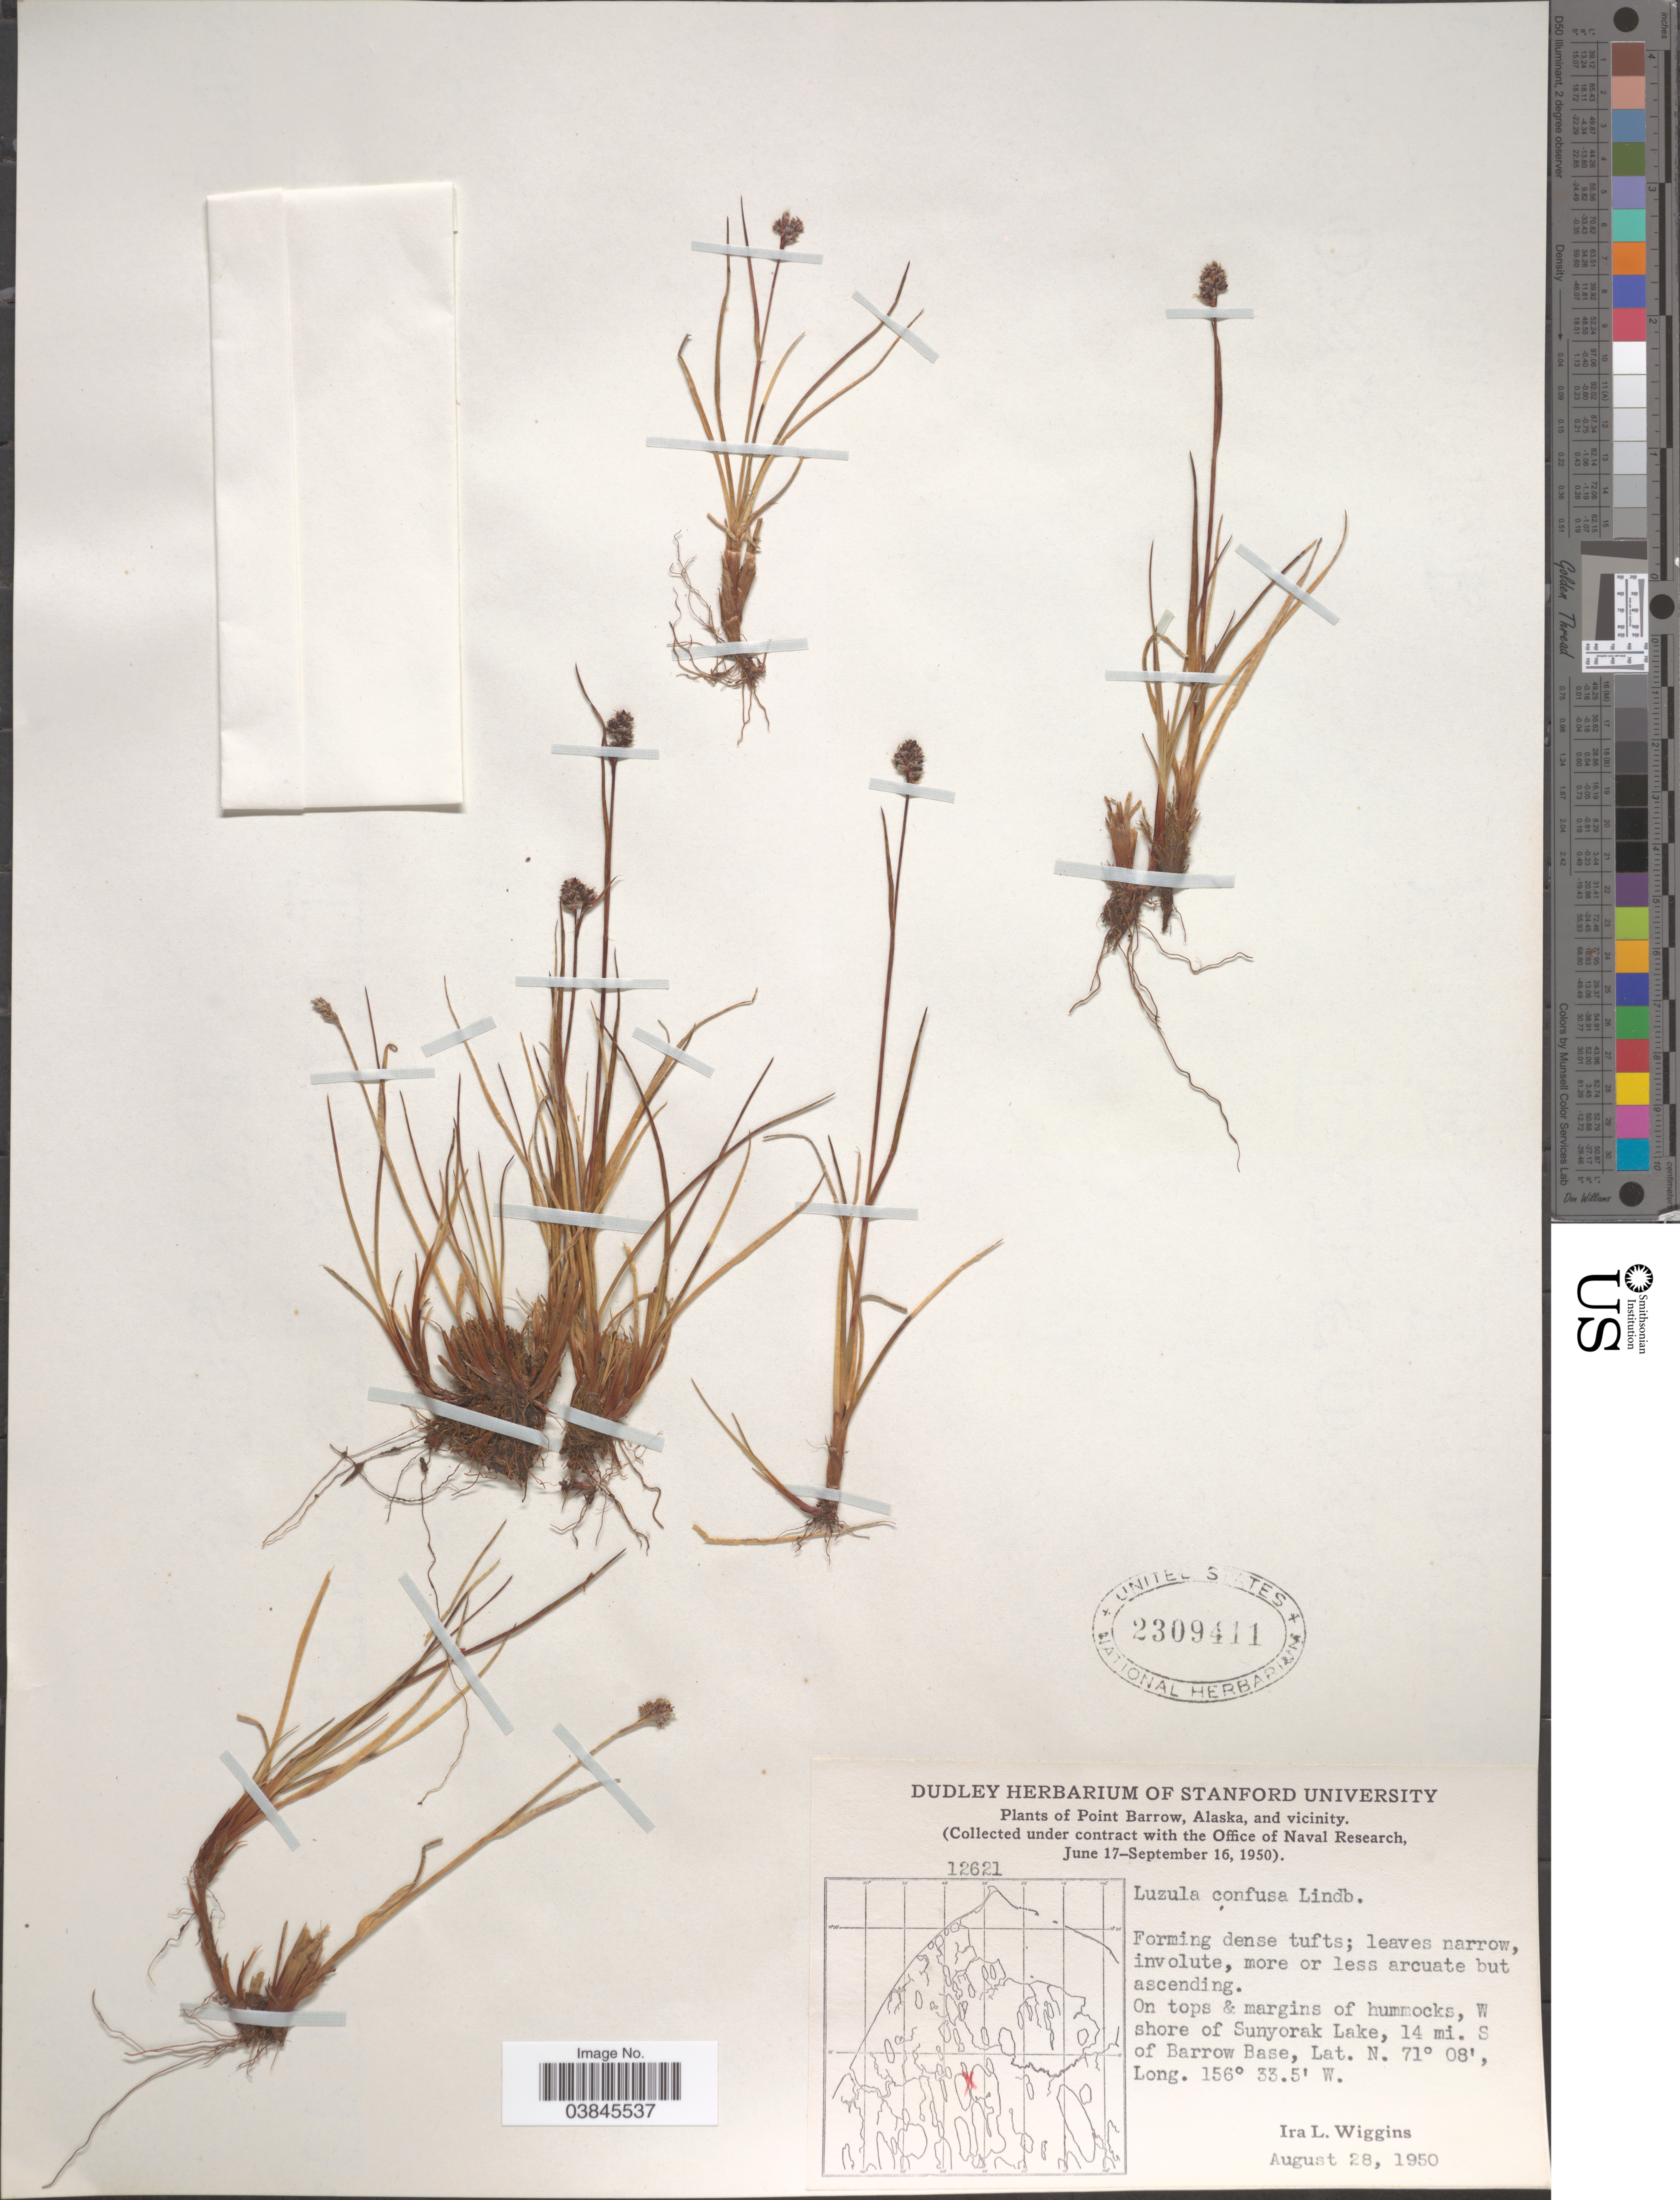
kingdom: Plantae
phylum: Tracheophyta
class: Liliopsida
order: Poales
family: Juncaceae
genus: Luzula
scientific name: Luzula confusa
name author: Lindeb.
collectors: I. L. Wiggins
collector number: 12621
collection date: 1950-08-28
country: United States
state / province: Alaska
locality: Point Barrow, and vicinity. On tops & margins of hummocks, W shore of Sunyorak Lake, 14 mi. S of Barrow Base.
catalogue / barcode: US 2309411